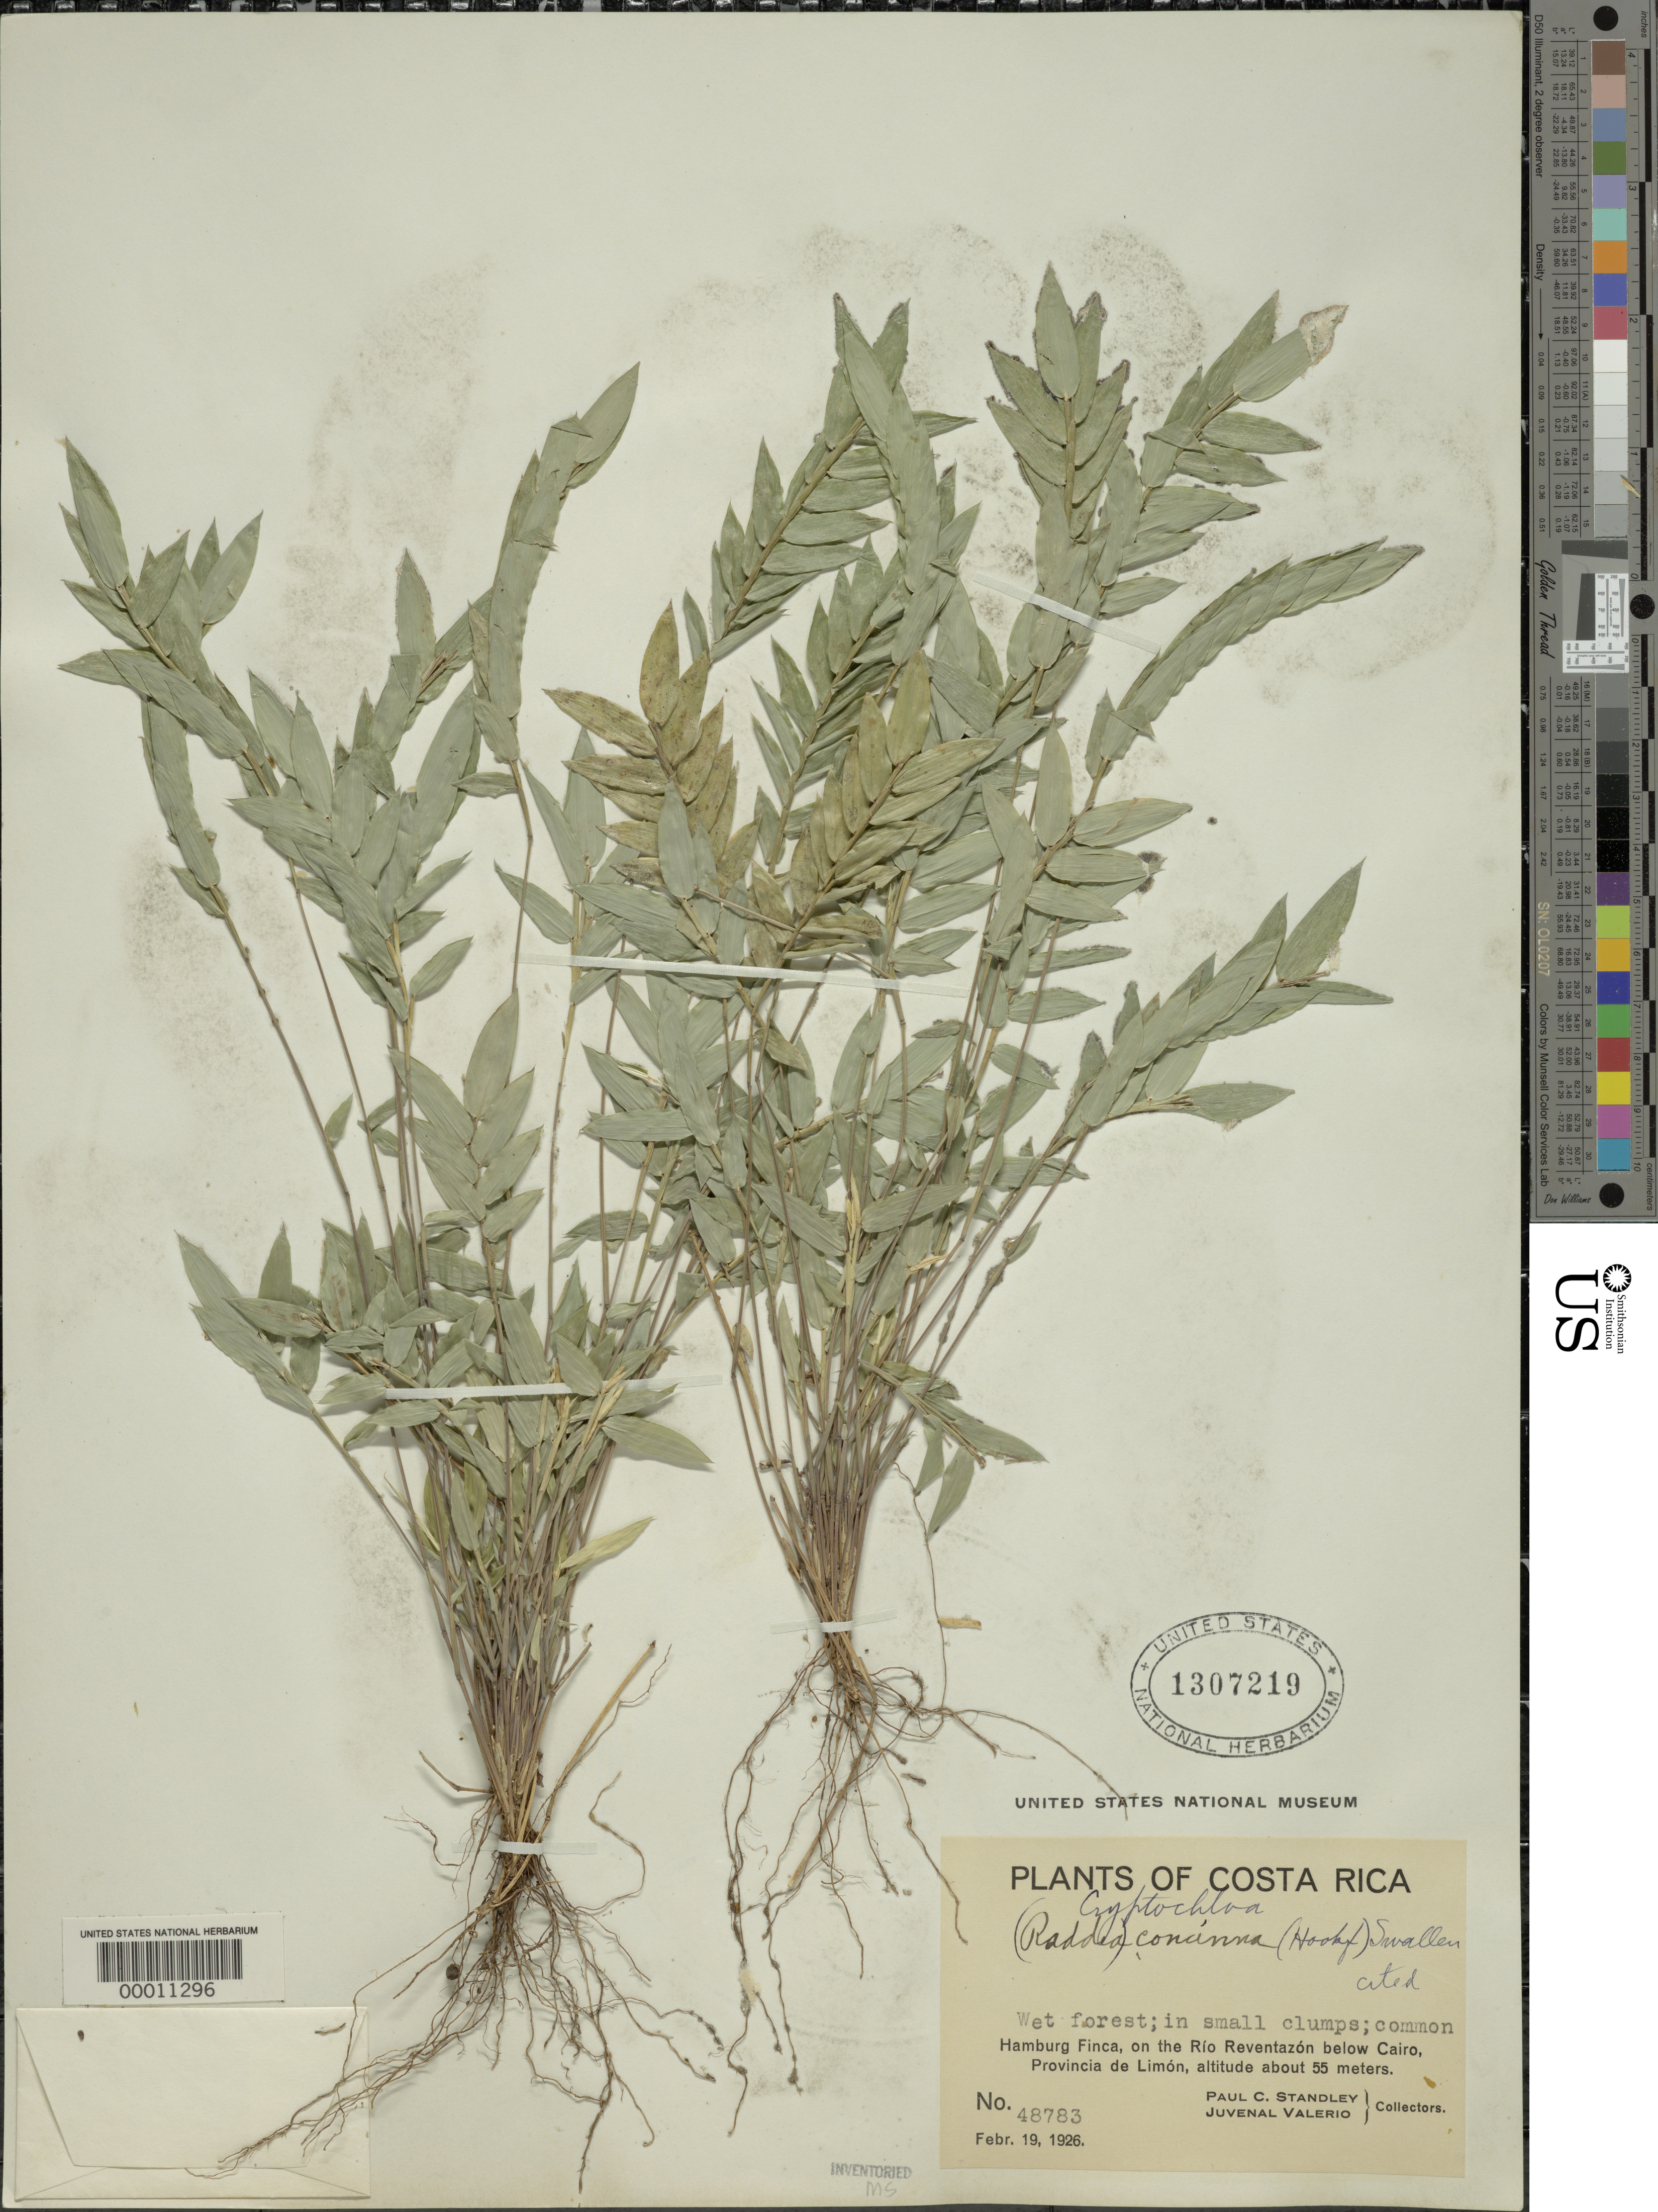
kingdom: Plantae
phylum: Tracheophyta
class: Liliopsida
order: Poales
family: Poaceae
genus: Cryptochloa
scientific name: Cryptochloa concinna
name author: (Hook. f.) Swallen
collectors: P. C. Standley & J. Valerio R.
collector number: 48783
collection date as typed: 19 Feb 1926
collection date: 1926-02-19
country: Costa Rica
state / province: Limón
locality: Hamburg finca, rio reventazon, cairo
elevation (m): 55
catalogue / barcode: US 1307219